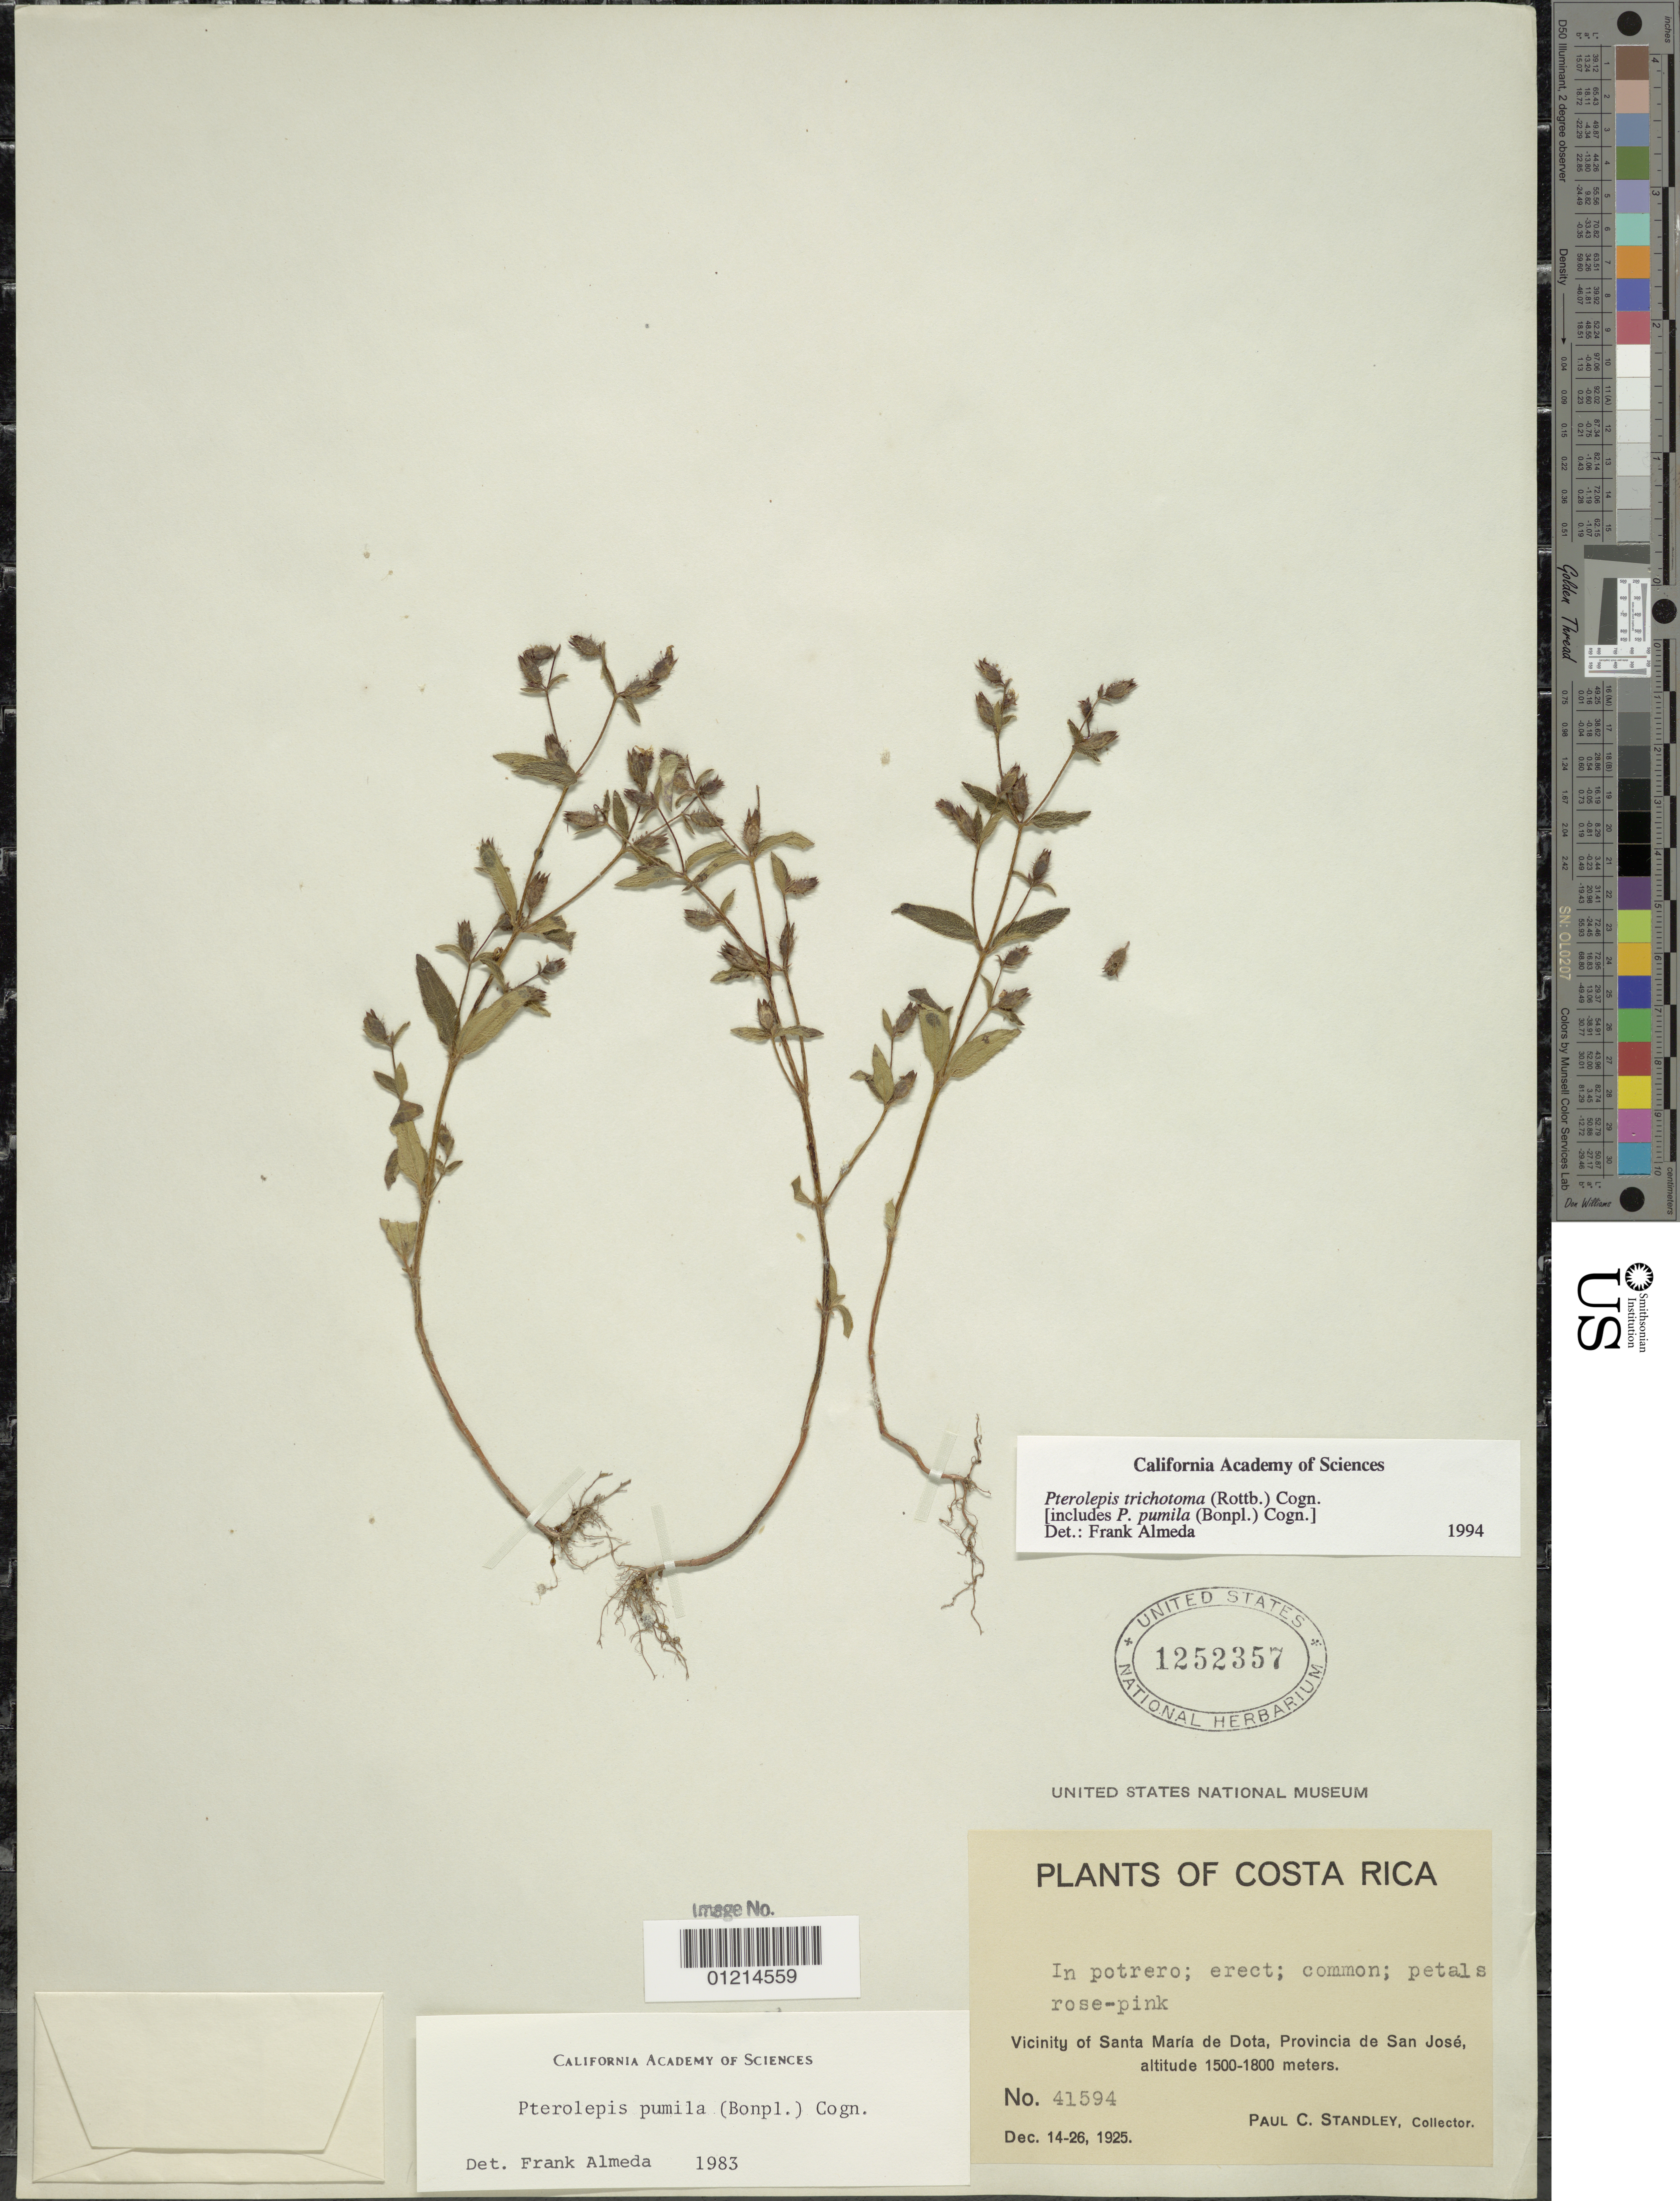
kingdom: Plantae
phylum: Tracheophyta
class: Magnoliopsida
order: Myrtales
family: Melastomataceae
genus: Pterolepis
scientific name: Pterolepis trichotoma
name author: (Rottb.) Cogn.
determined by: Almeda, F.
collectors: P. C. Standley & J. Valerio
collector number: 41594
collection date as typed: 26 Dec 1925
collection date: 1925-12-26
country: Costa Rica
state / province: San José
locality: Vicinity of Santa María de Dota.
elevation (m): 1500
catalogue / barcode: US 1252357